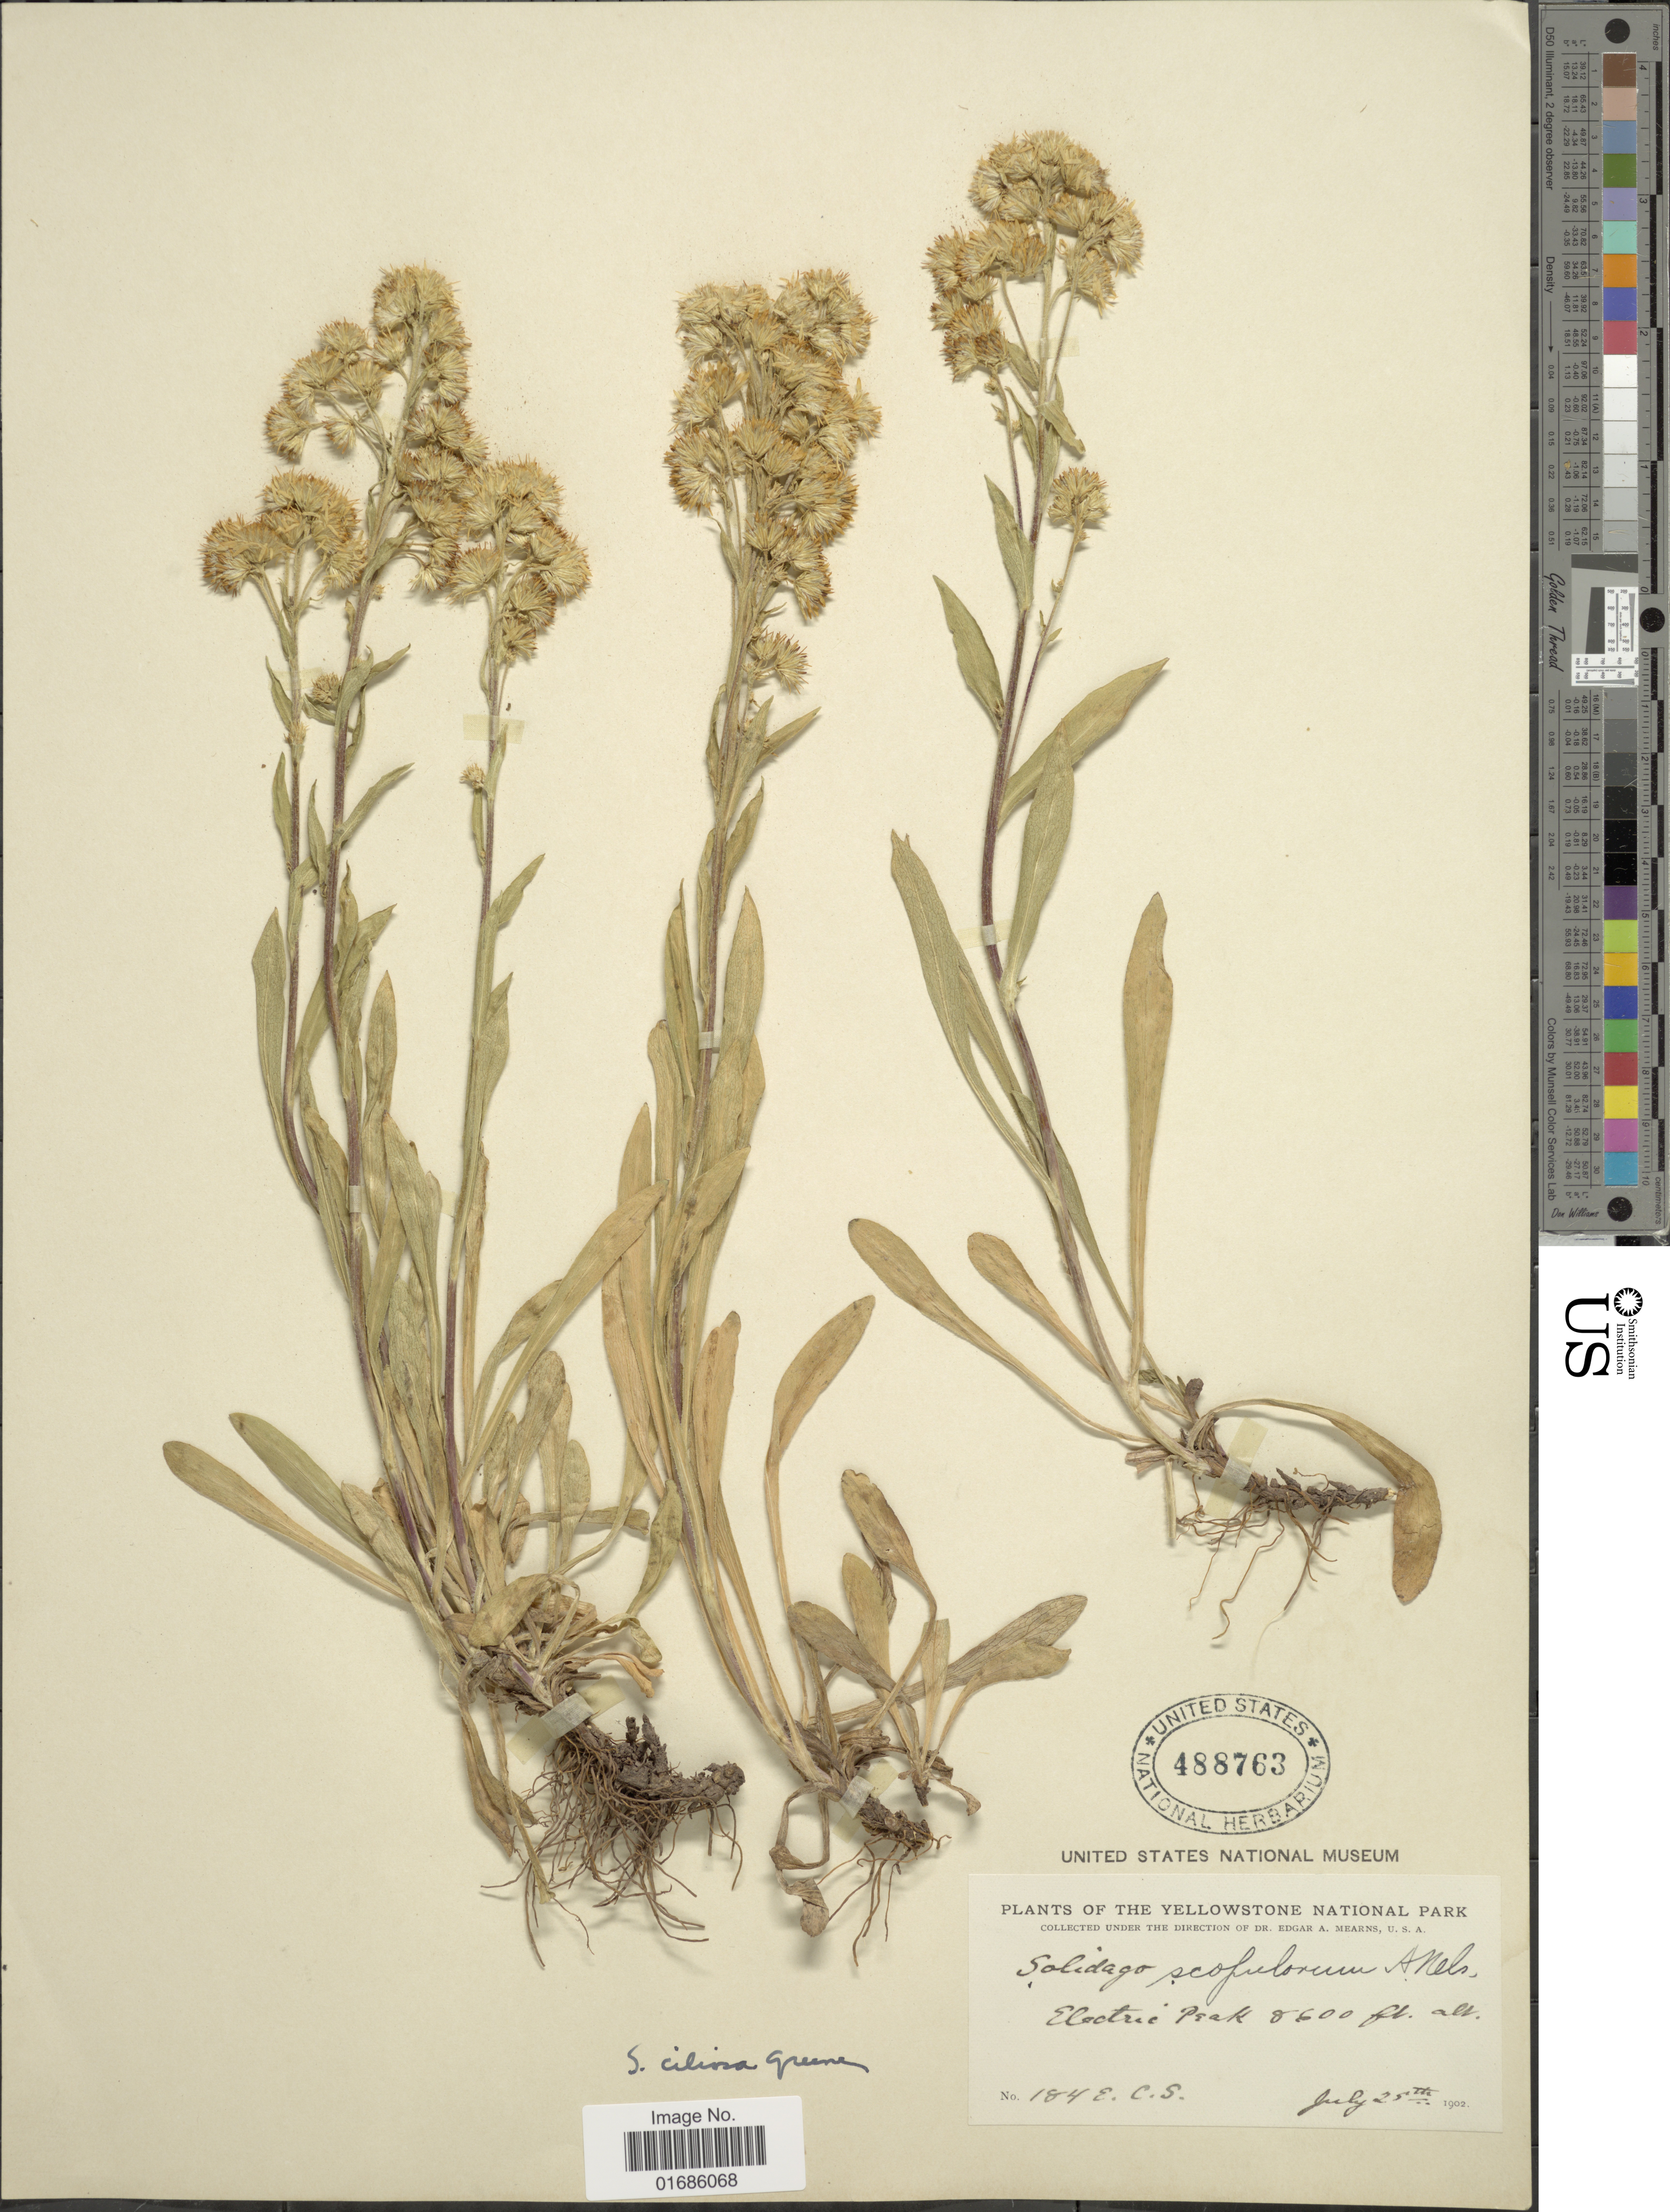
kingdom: Plantae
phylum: Tracheophyta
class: Magnoliopsida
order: Asterales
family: Asteraceae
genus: Solidago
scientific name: Solidago ciliosa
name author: Greene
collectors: E. C. Smith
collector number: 184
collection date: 1902-07-25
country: United States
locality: Yellow Stone National Park, Electric Peak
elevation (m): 2621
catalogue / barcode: US 488763